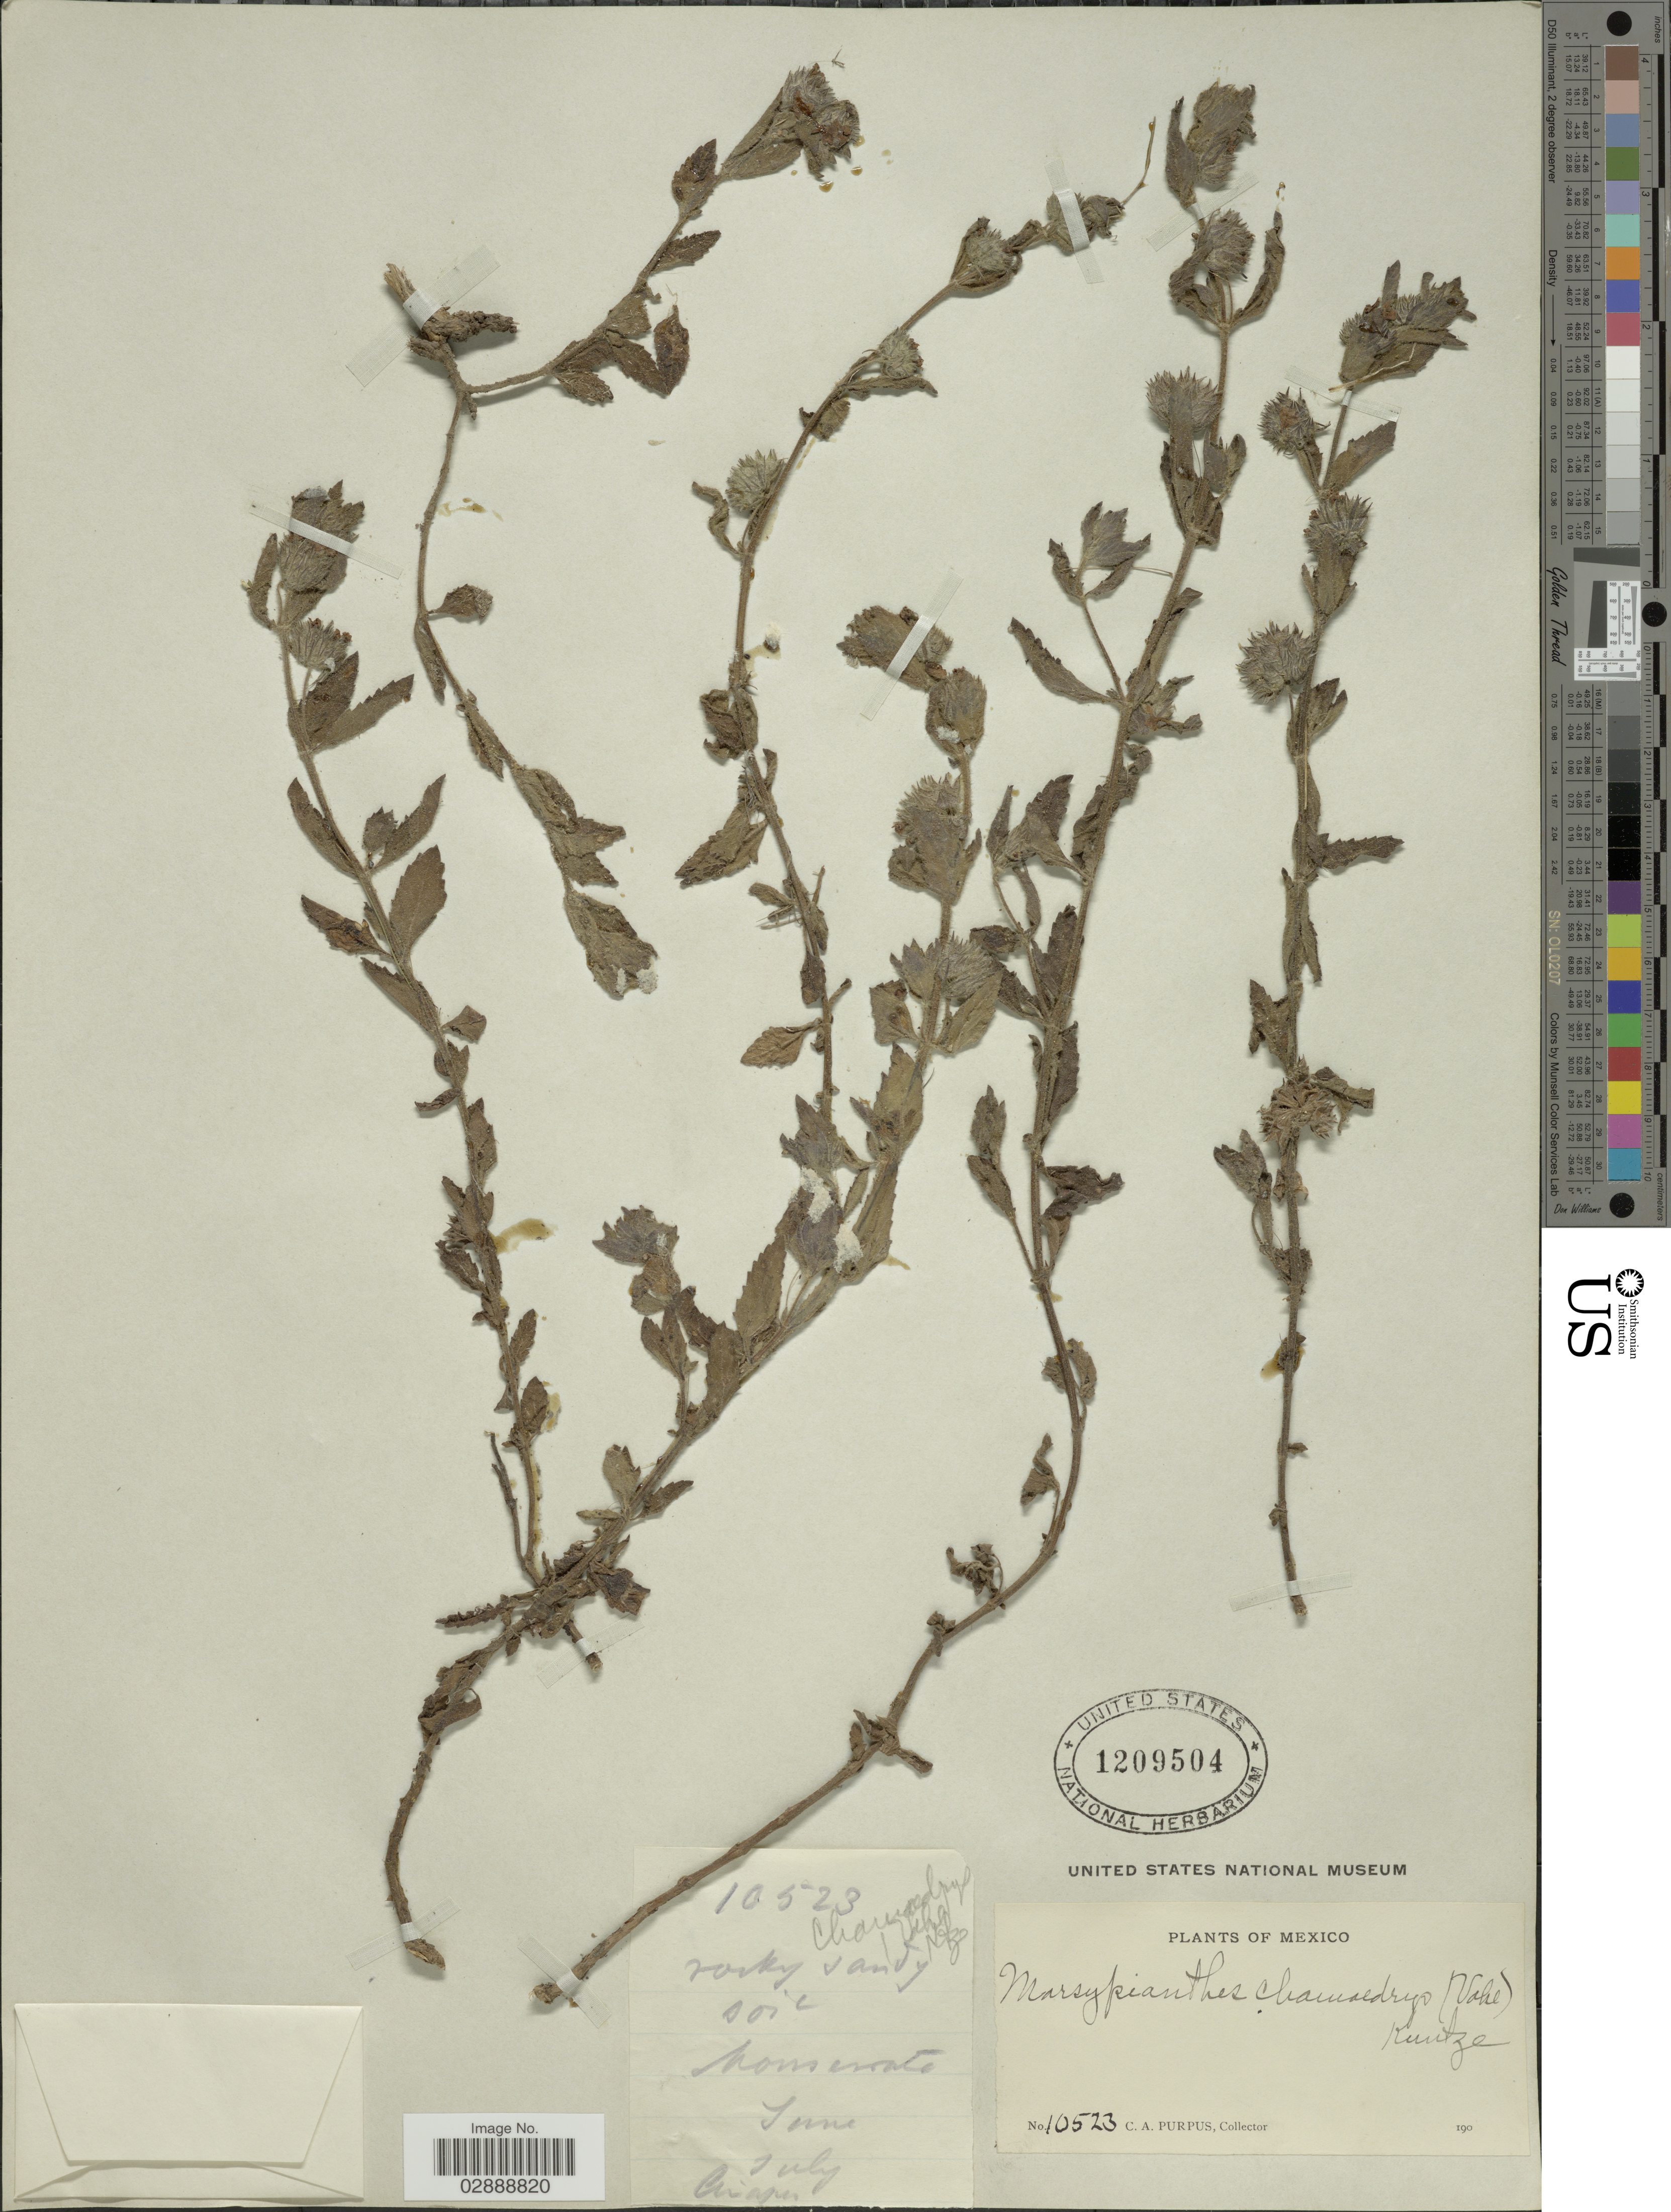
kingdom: Plantae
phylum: Tracheophyta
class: Magnoliopsida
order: Lamiales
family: Lamiaceae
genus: Marsypianthes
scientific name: Marsypianthes chamaedrys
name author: (Vahl) Kuntze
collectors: C. A. Purpus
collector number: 10523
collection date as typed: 190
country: Mexico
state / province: Chiapas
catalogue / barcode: US 1209504